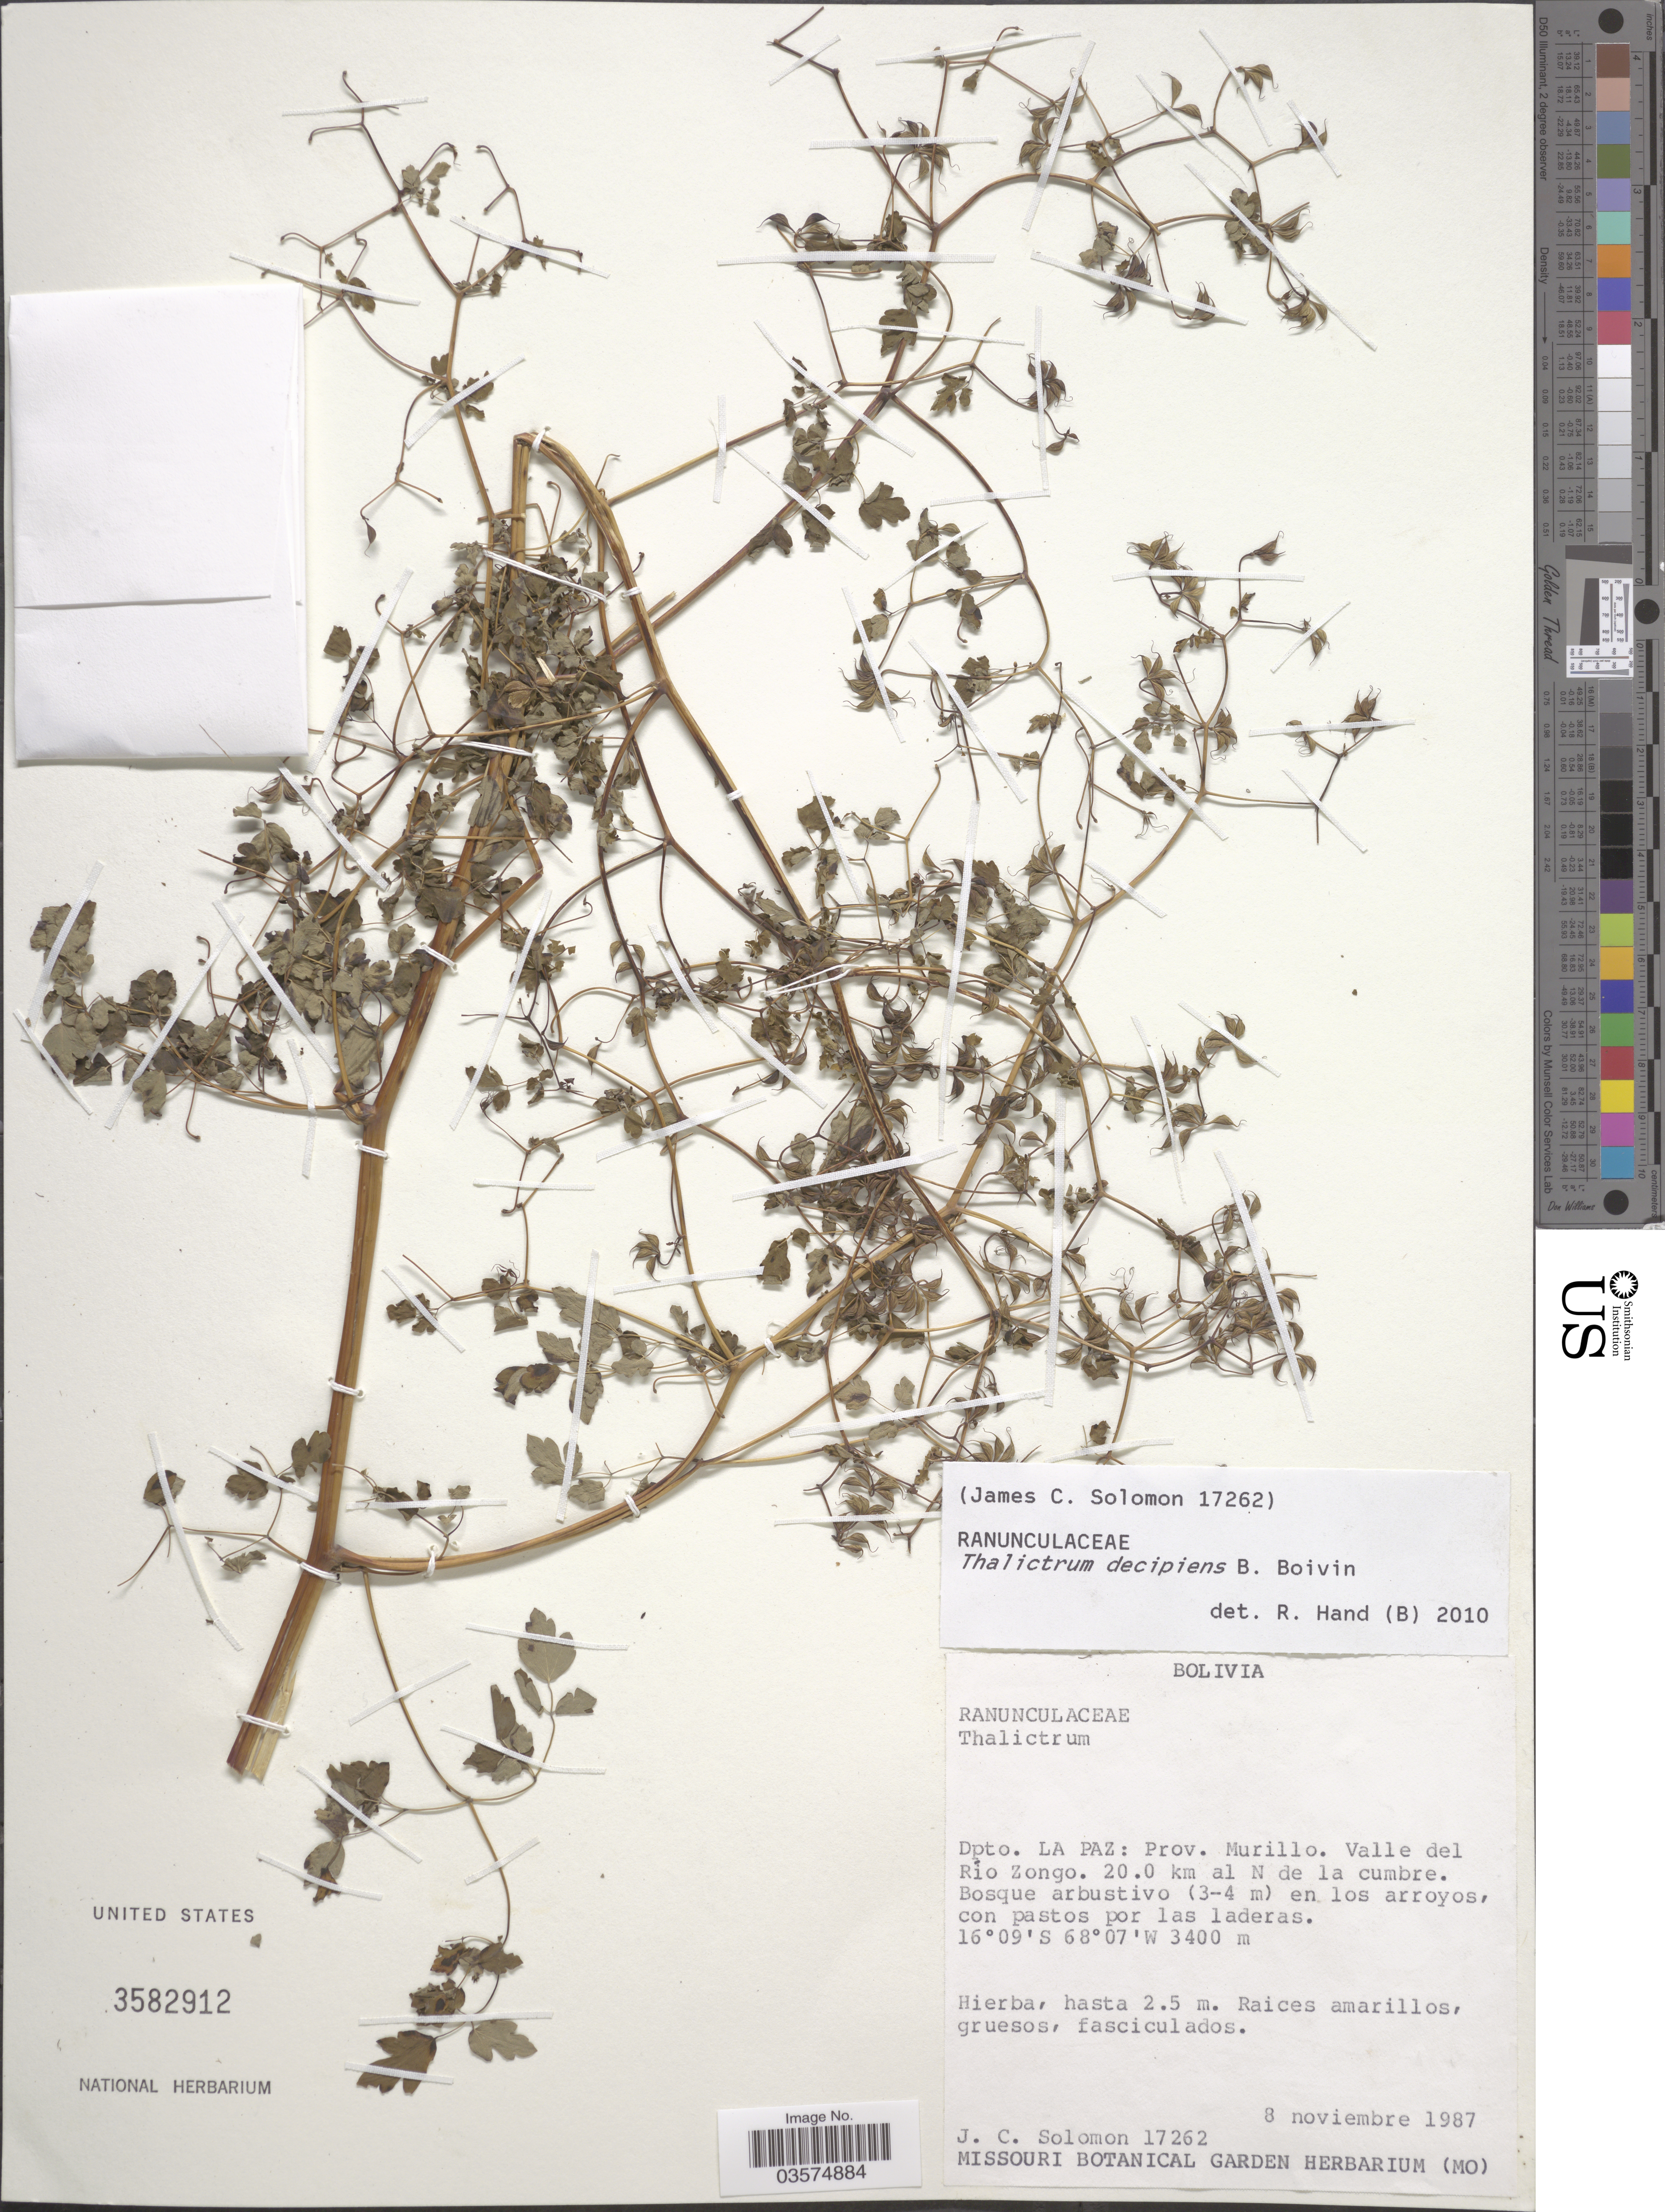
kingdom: Plantae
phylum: Tracheophyta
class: Magnoliopsida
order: Ranunculales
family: Ranunculaceae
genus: Thalictrum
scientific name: Thalictrum decipiens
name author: B. Boivin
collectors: J. C. Solomon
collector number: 17262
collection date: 1987-11-08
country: Bolivia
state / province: La Paz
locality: Dpto. La Paz: Prov. Murillo. Valle del Río Zongo. 20.0 km al N de la cumbre.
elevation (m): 3400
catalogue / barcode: US 3582912